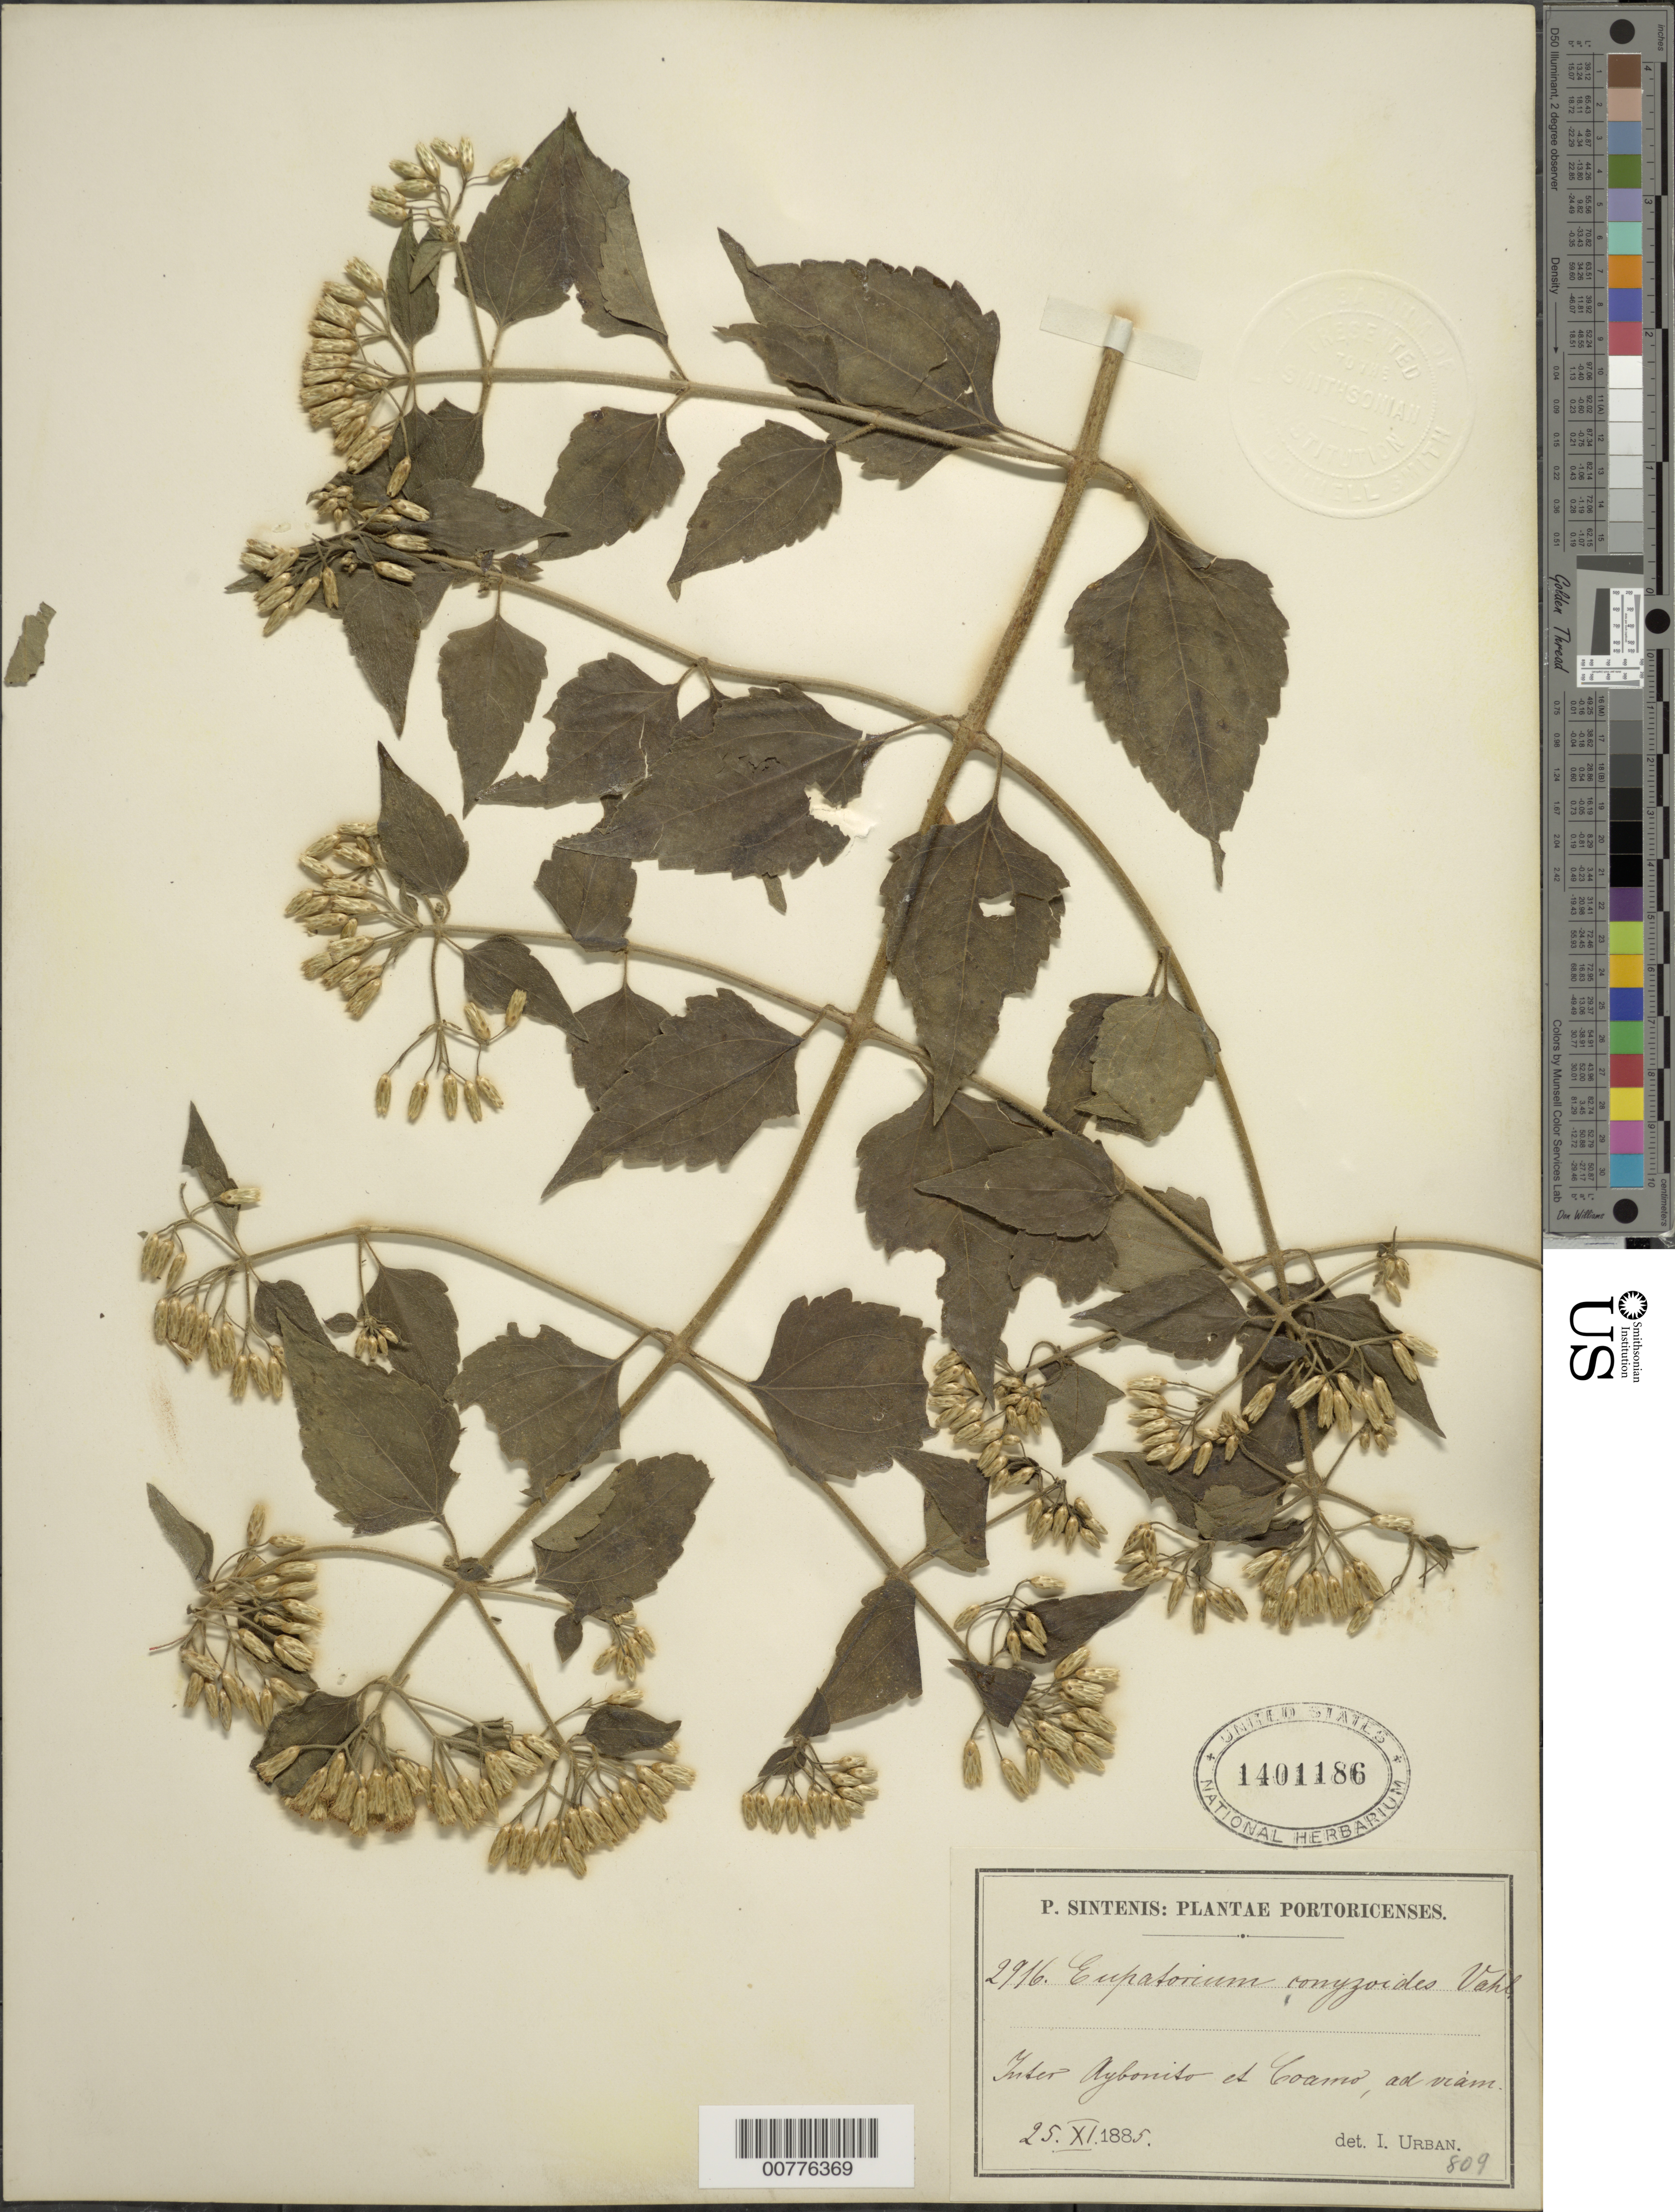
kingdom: Plantae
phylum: Tracheophyta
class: Magnoliopsida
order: Asterales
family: Asteraceae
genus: Chromolaena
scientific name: Chromolaena odorata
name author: (L.) R.M. King & H. Rob.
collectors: P. Sintenis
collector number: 2916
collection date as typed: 25 Nov 1885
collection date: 1885-11-25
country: Puerto Rico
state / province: Coamo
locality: Inter Aybonito et Coamo, ad viam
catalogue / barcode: US 1401186